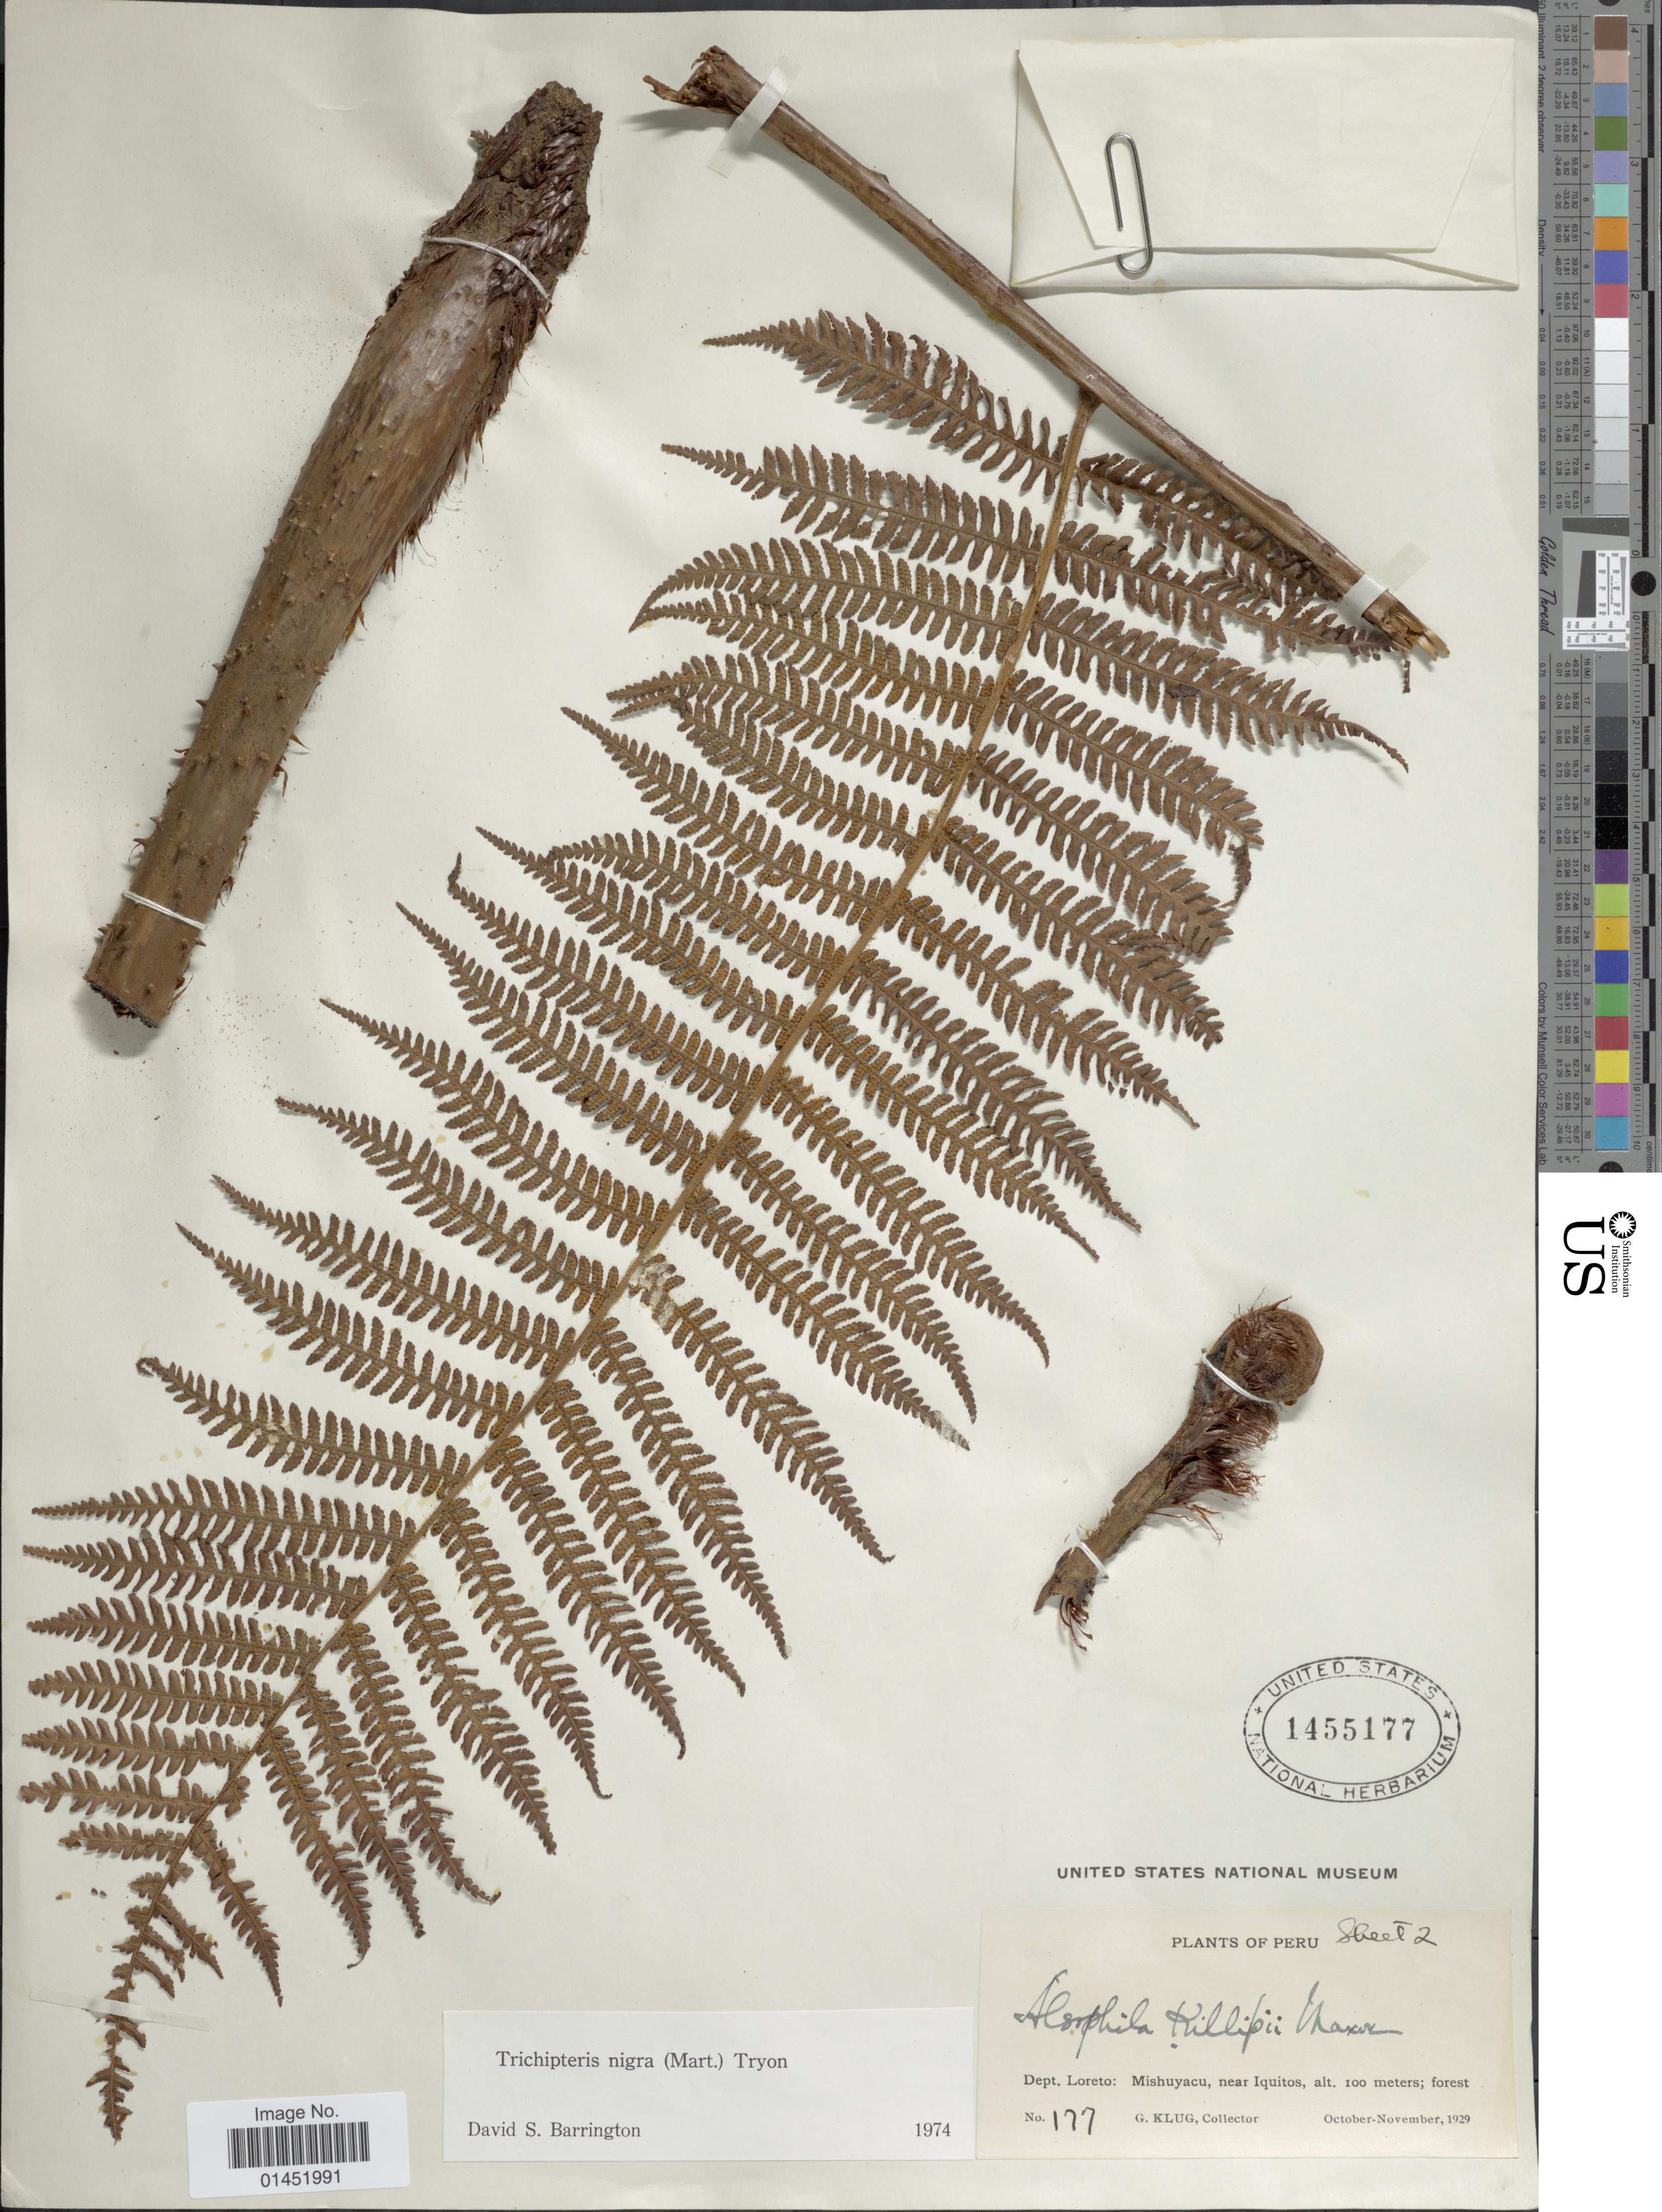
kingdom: Plantae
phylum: Tracheophyta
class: Polypodiopsida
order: Cyatheales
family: Cyatheaceae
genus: Cyathea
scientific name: Cyathea lasiosora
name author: (Mett. ex Kuhn) Domin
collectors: G. Klug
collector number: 177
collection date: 1929-10/1929-11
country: Peru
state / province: Loreto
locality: Dept. Loreto: Mishuyacu, near Iquitos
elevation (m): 100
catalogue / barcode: US 1455177